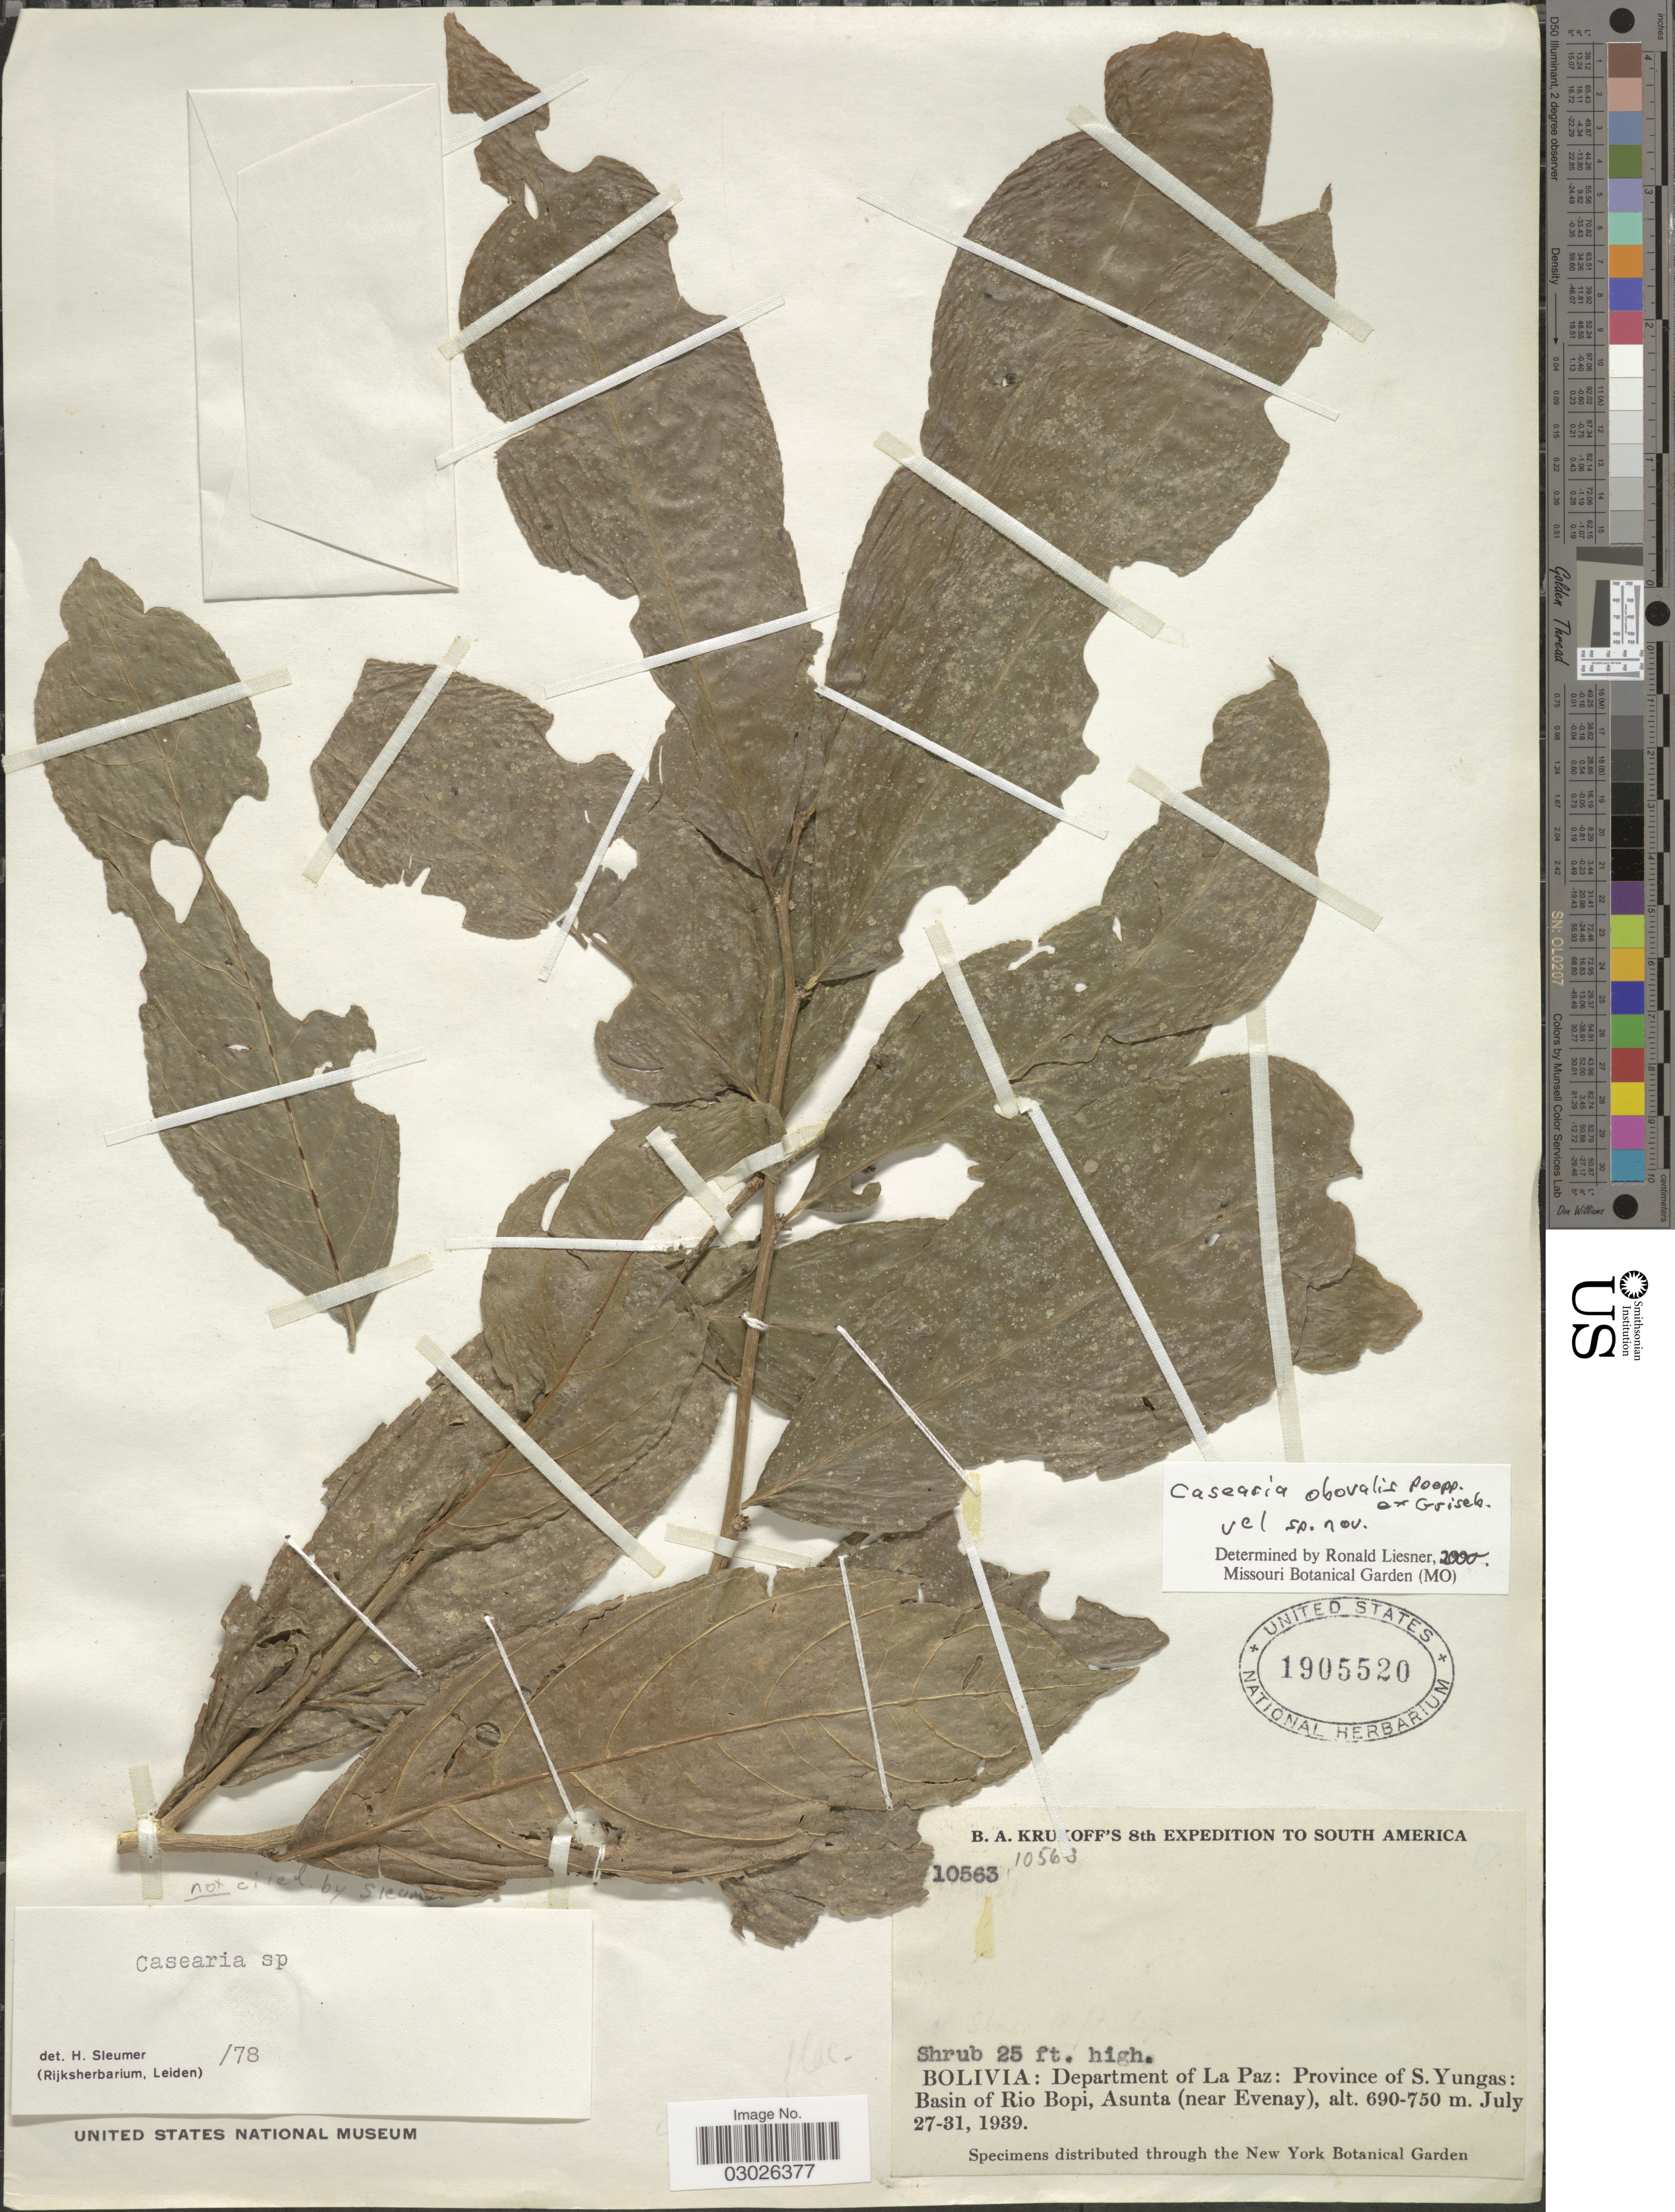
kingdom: Plantae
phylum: Tracheophyta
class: Magnoliopsida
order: Malpighiales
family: Salicaceae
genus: Casearia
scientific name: Casearia obovalis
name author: Poepp. ex Griseb.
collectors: B. A. Krukoff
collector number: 10563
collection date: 1939-07-27/1939-07-31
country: Bolivia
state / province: La Paz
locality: Department of La Paz: Province of S. Yungas: Basin of Rio Bopi, Asunta (near Evenay).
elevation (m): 690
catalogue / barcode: US 1905520